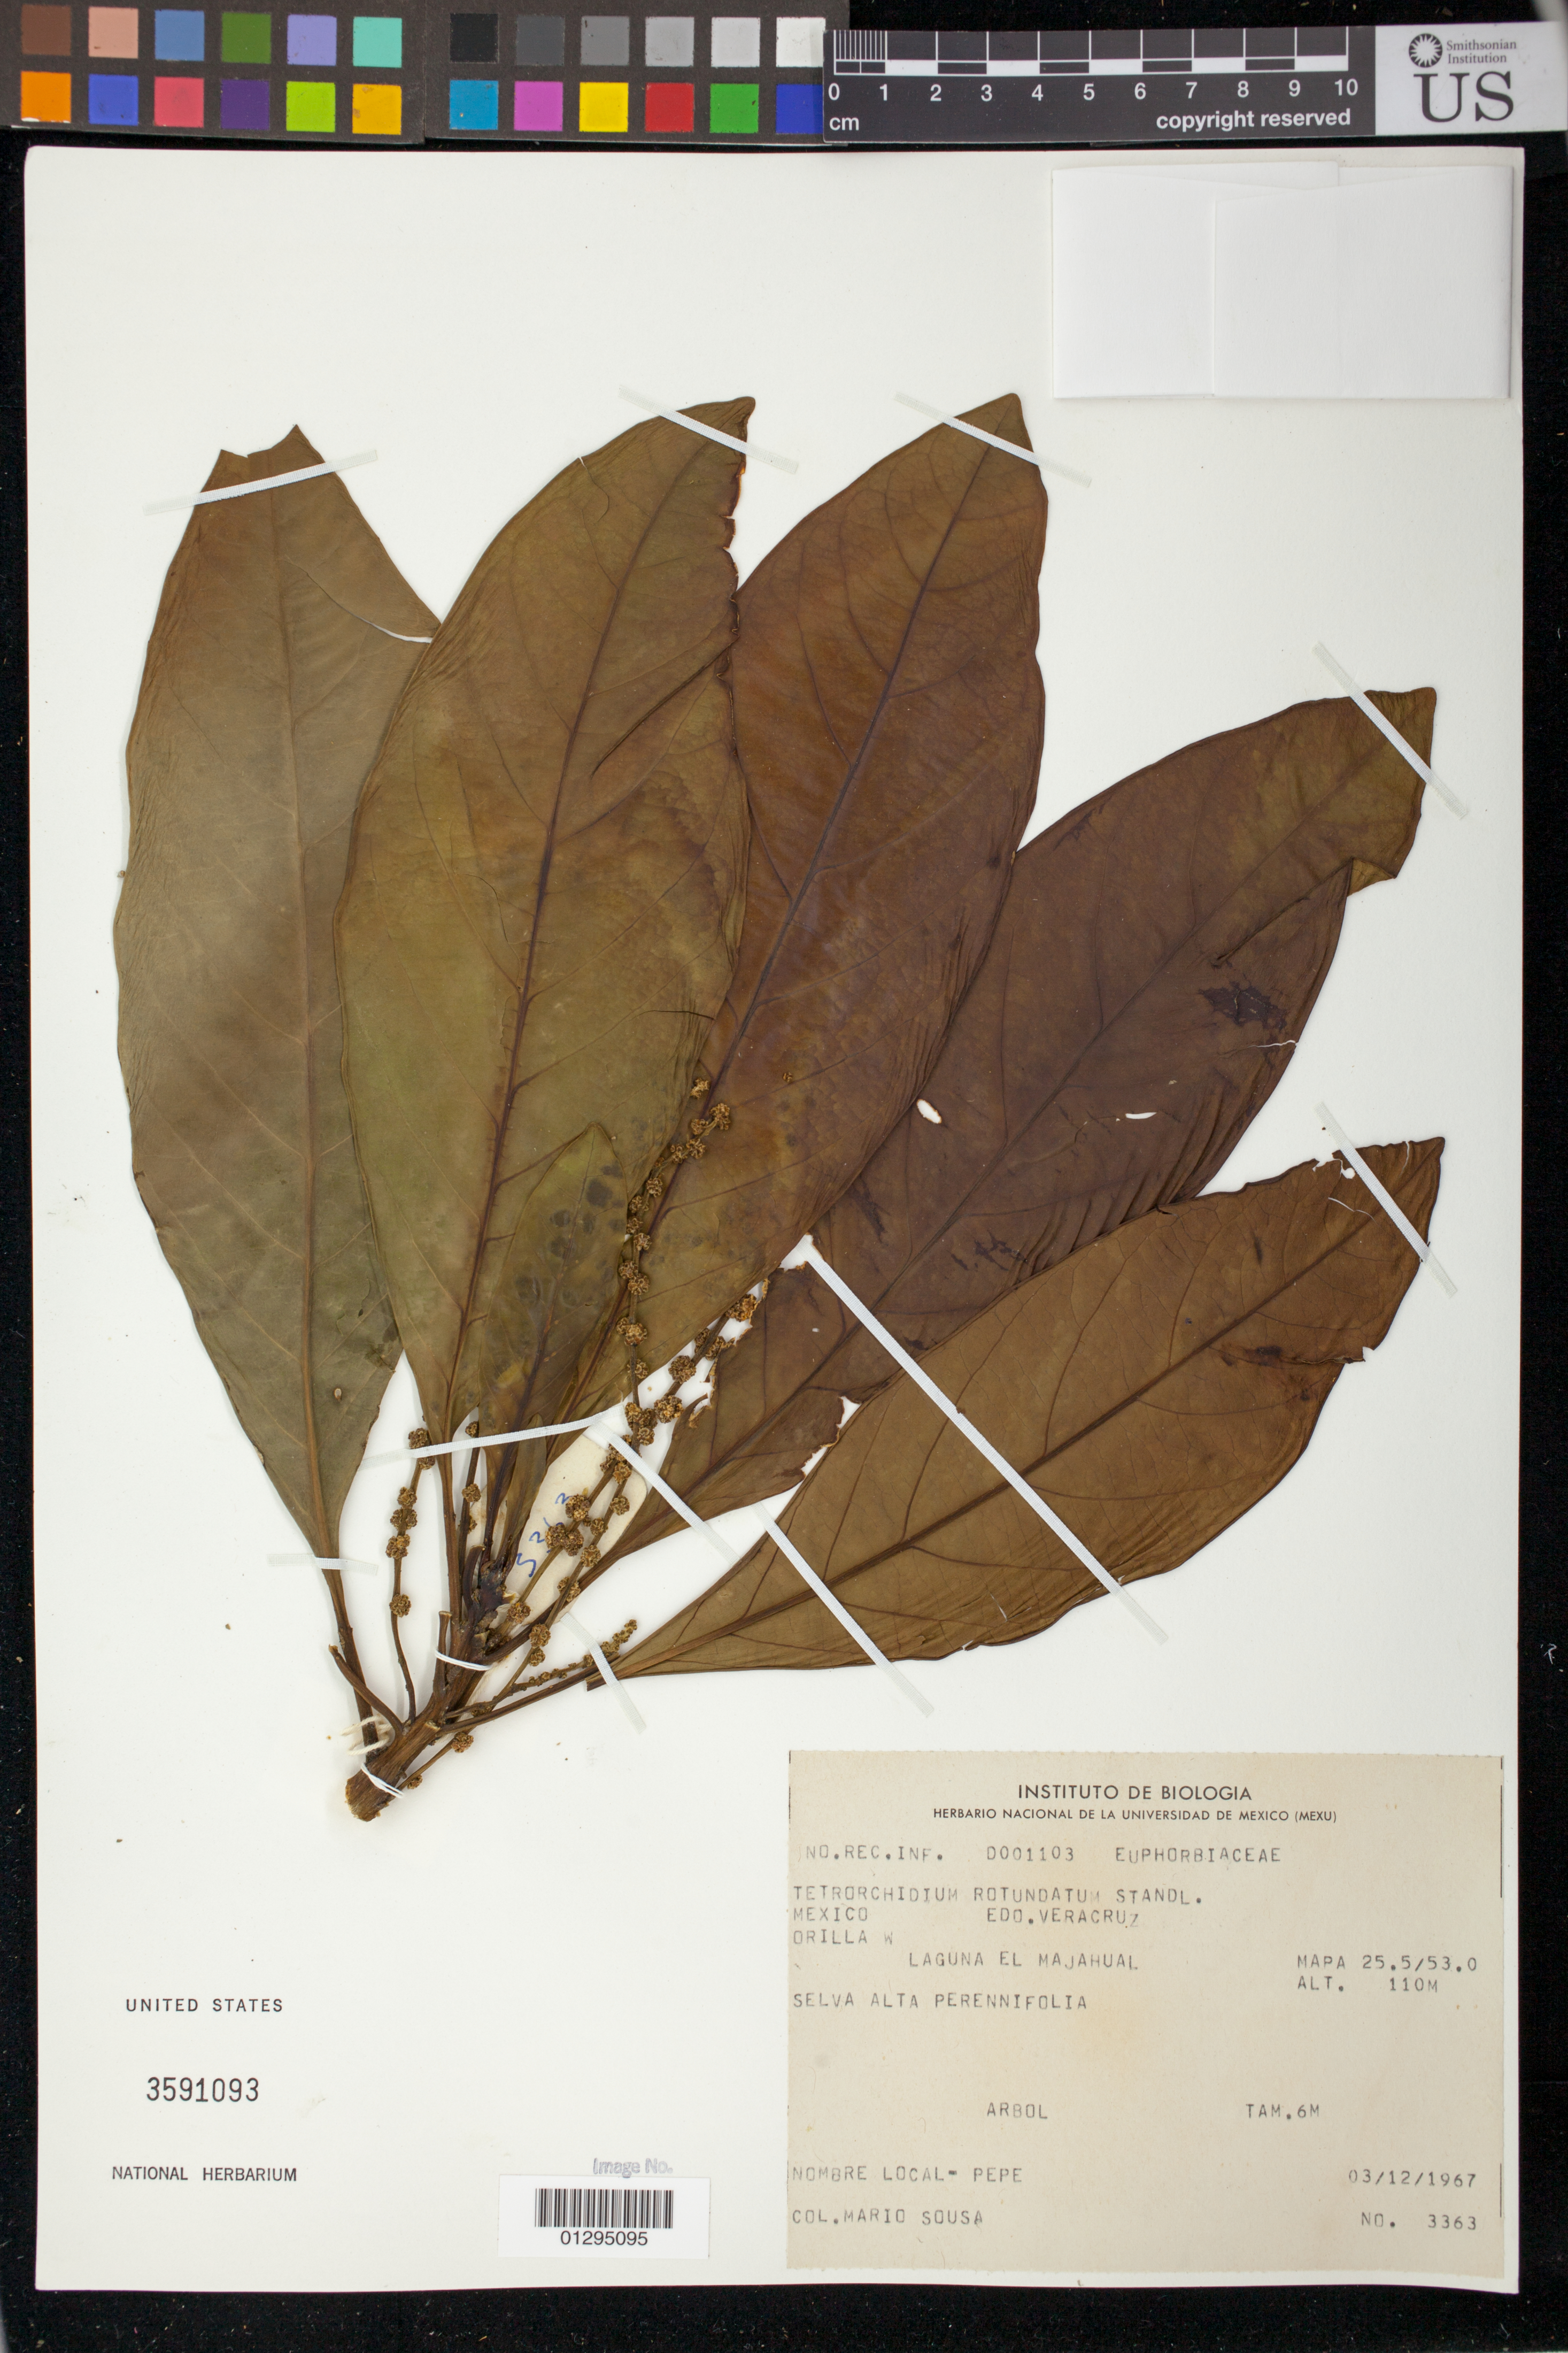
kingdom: Plantae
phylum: Tracheophyta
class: Magnoliopsida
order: Malpighiales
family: Euphorbiaceae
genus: Tetrorchidium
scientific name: Tetrorchidium rotundatum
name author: Standl.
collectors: M. Sousa Peña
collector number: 3363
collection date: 1967-12-03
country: Mexico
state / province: Veracruz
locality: Laguna El Majahual, Orilla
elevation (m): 110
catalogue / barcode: US 3591093